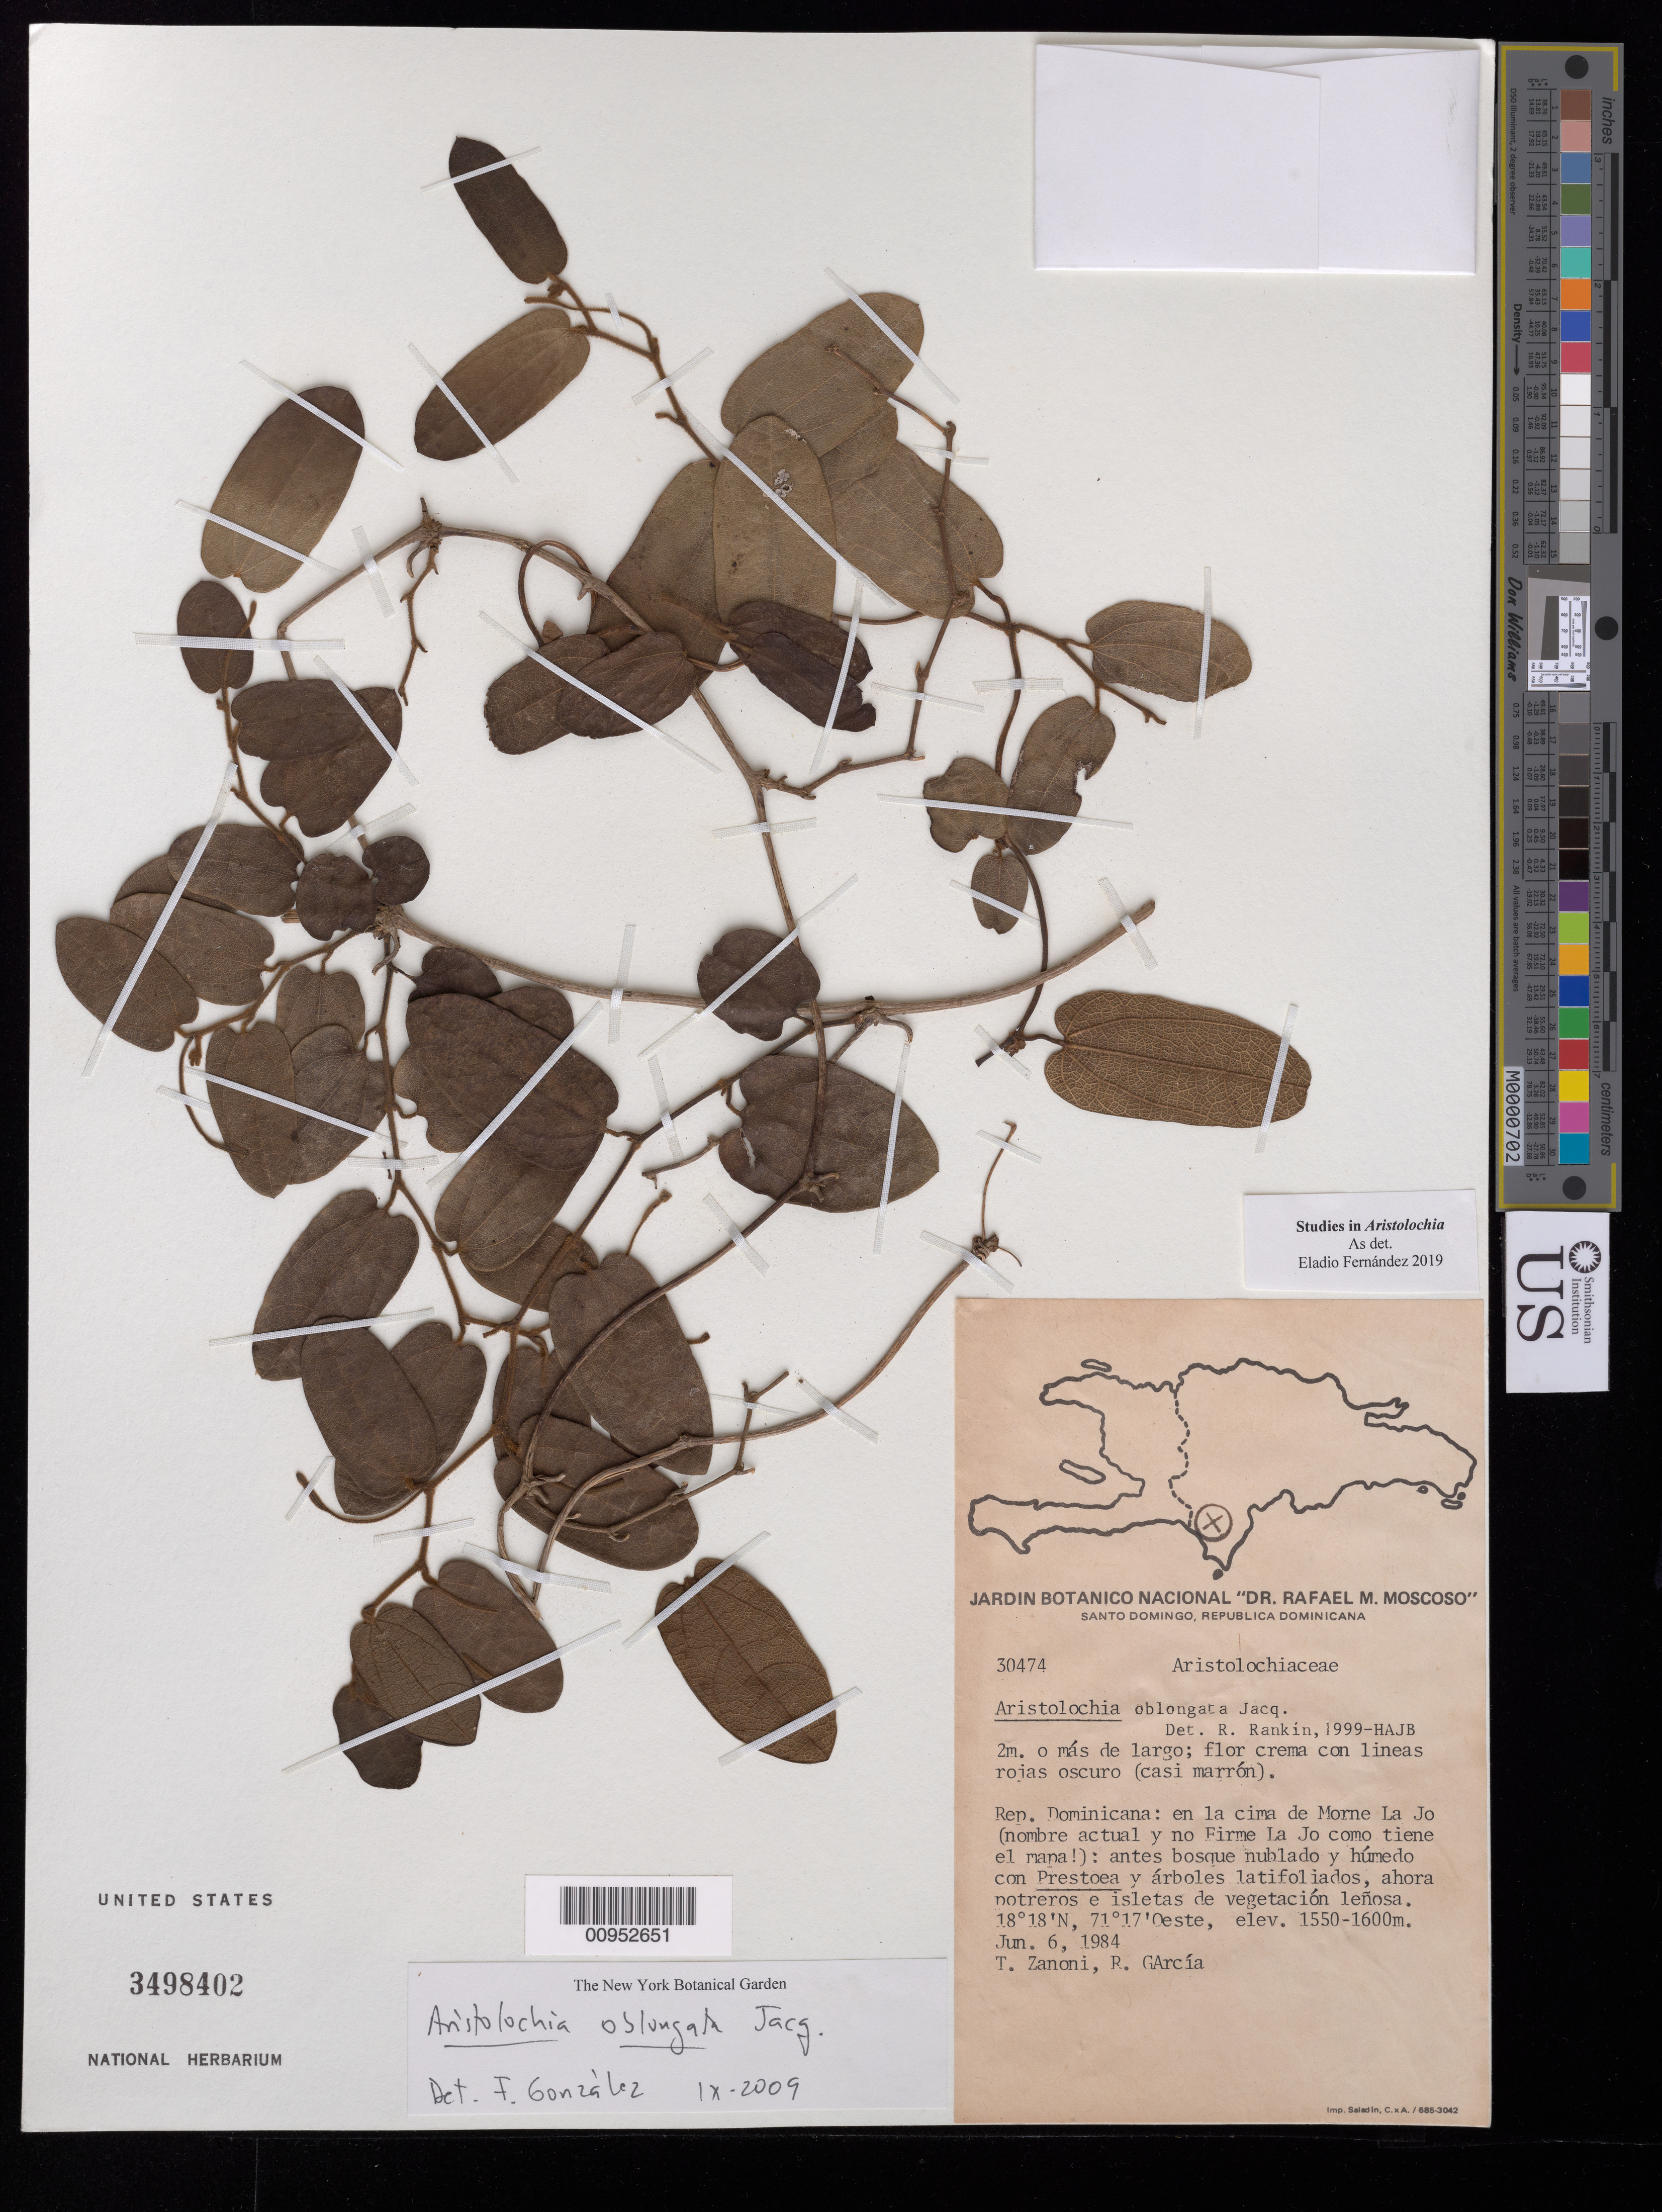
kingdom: Plantae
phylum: Tracheophyta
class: Magnoliopsida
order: Piperales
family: Aristolochiaceae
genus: Aristolochia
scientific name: Aristolochia oblongata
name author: Jacq.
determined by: González, F., (COL), Universidad Nacional de Colombia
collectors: T. A. Zanoni & R. G. García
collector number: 30474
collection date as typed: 06 Jun 1984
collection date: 1984-06-06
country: Dominican Republic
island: Hispaniola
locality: En la cima de Morne La Jo (nombre actually not Firme La Jo como tiene el mapa!)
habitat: Antes bosque nublado y húmedo con Prestoea y árboles latifoliados, ahor notreros e isletas de vegetación leñoso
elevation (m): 1550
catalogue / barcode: US 3498402